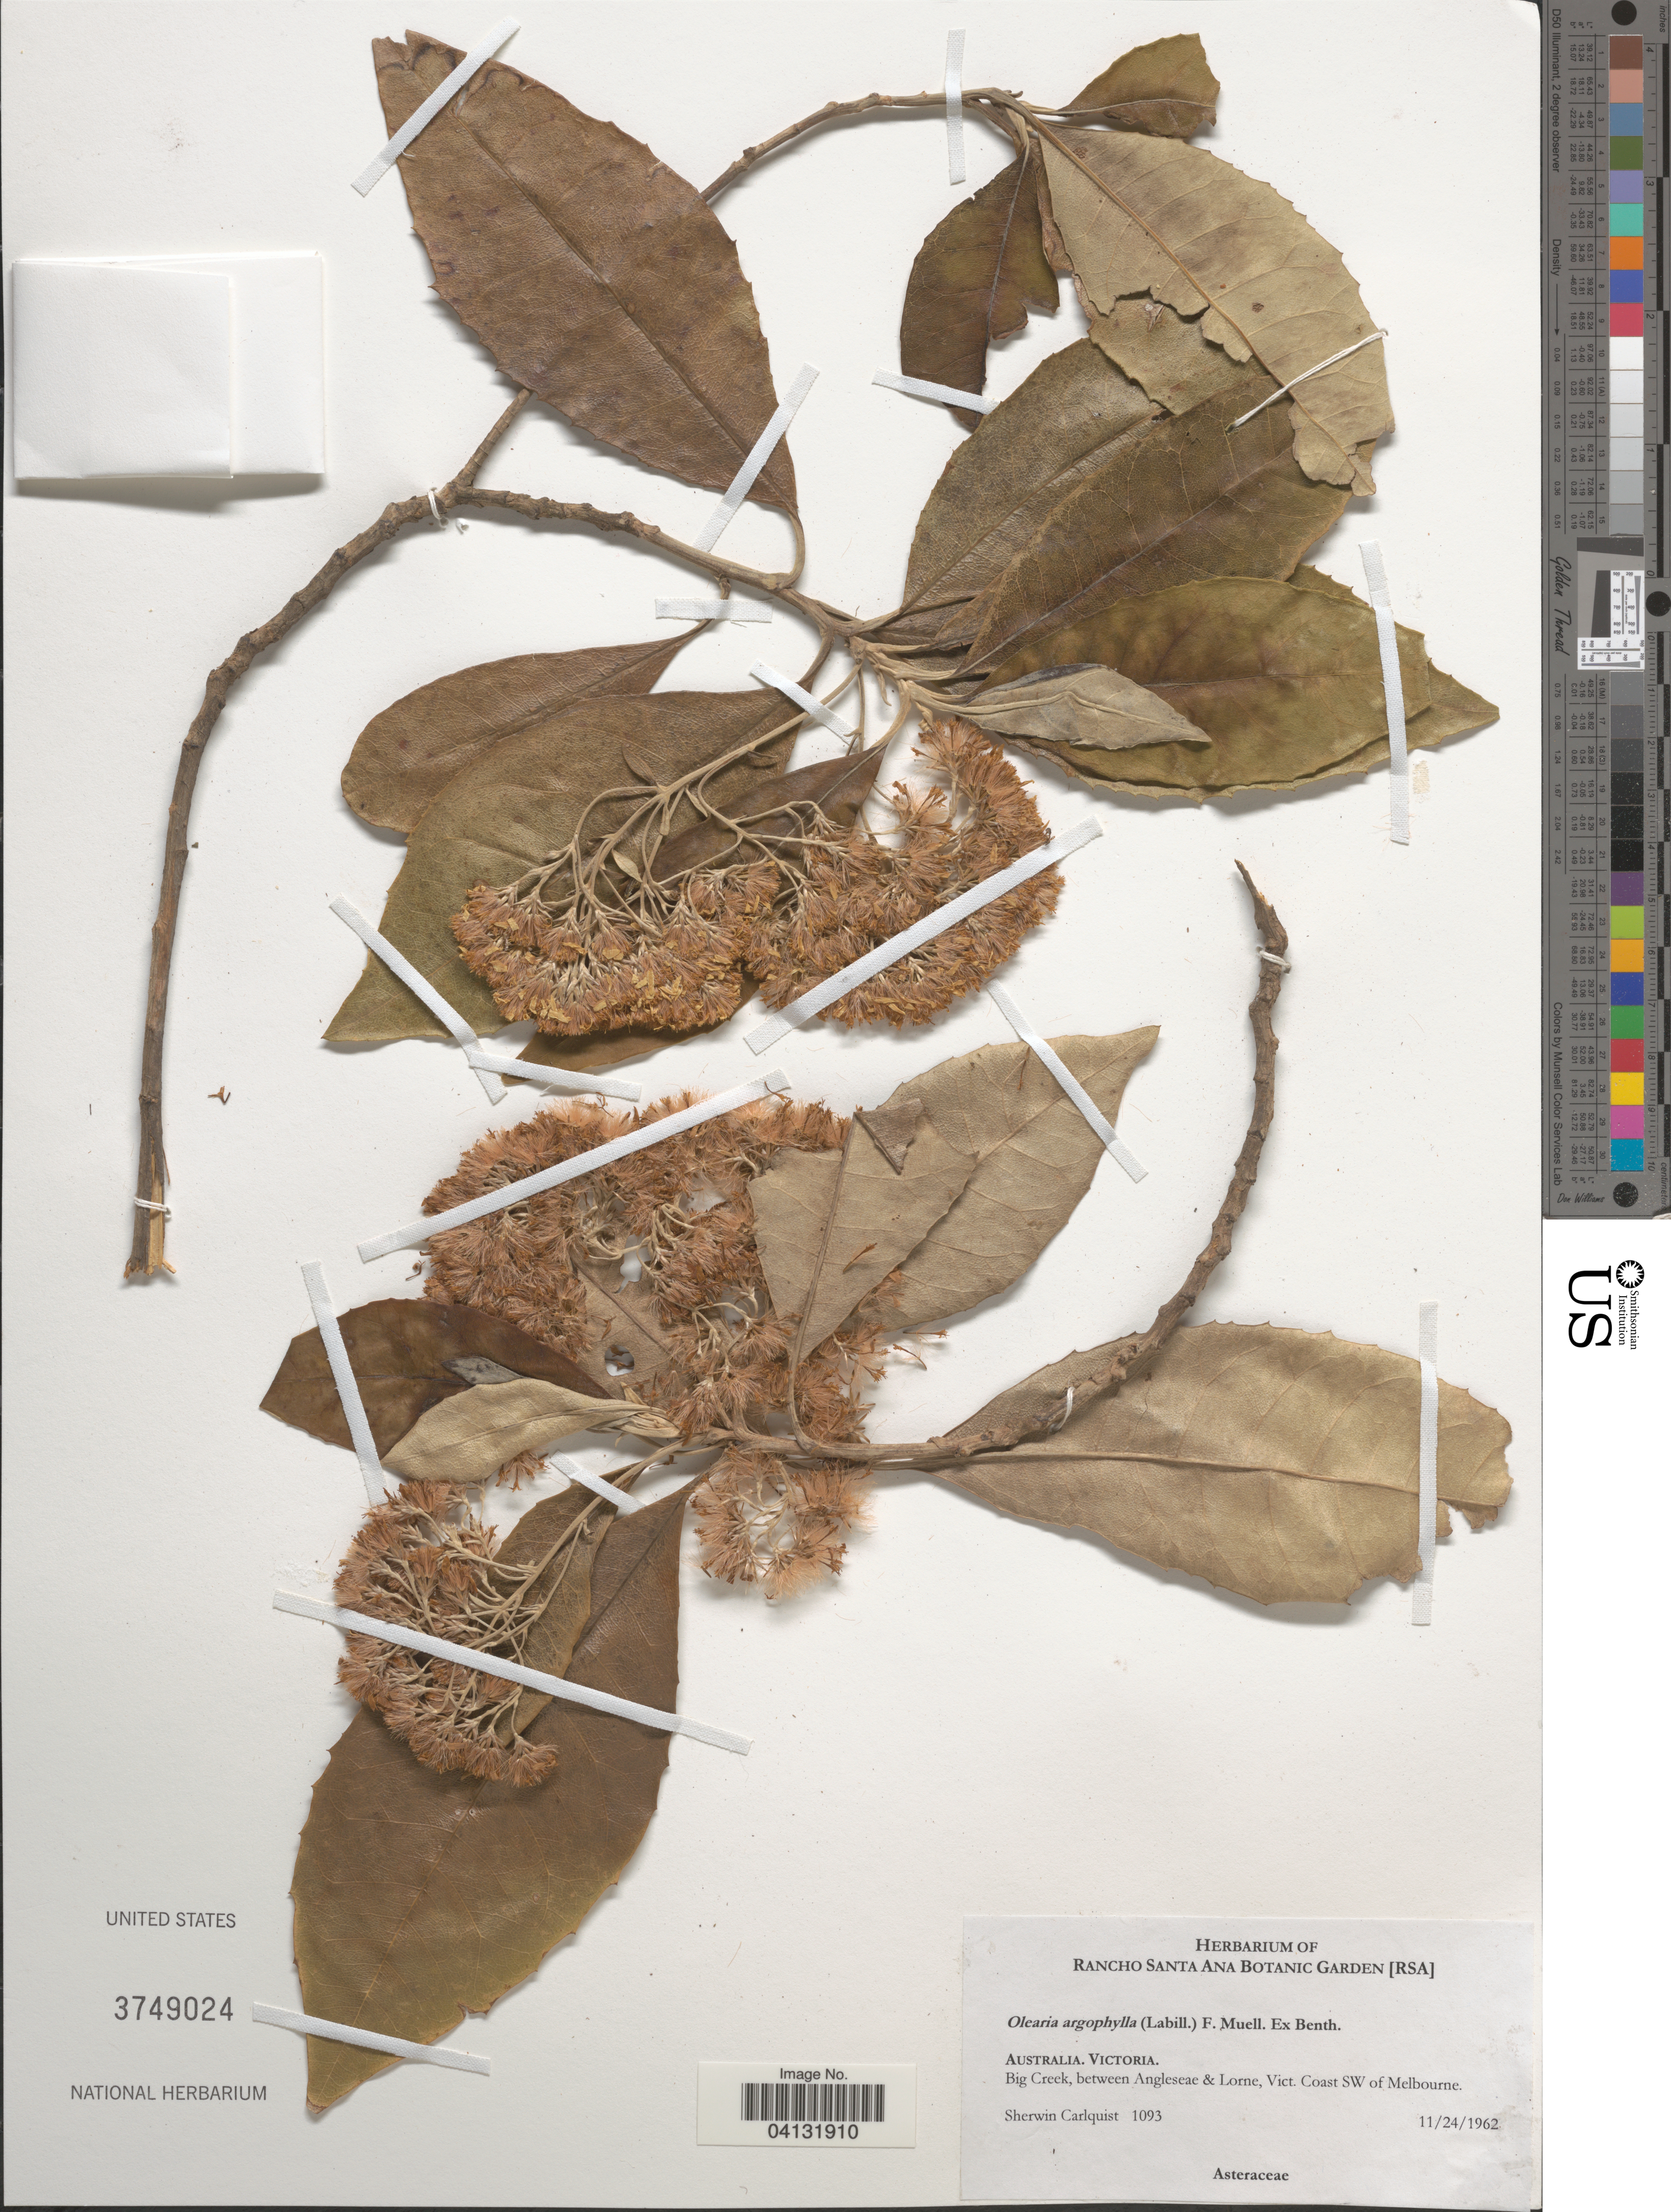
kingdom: Plantae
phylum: Tracheophyta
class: Magnoliopsida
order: Asterales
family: Asteraceae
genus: Olearia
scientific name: Olearia argophylla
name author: (Labill.) F. Muell. ex Benth.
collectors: S. Carlquist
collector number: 1093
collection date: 1962-11-24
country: Australia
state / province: Victoria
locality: Victoria. Big Creek, between Angleseae & Lorne, Vict. Coast SW of Melbourne.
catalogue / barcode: US 3749024